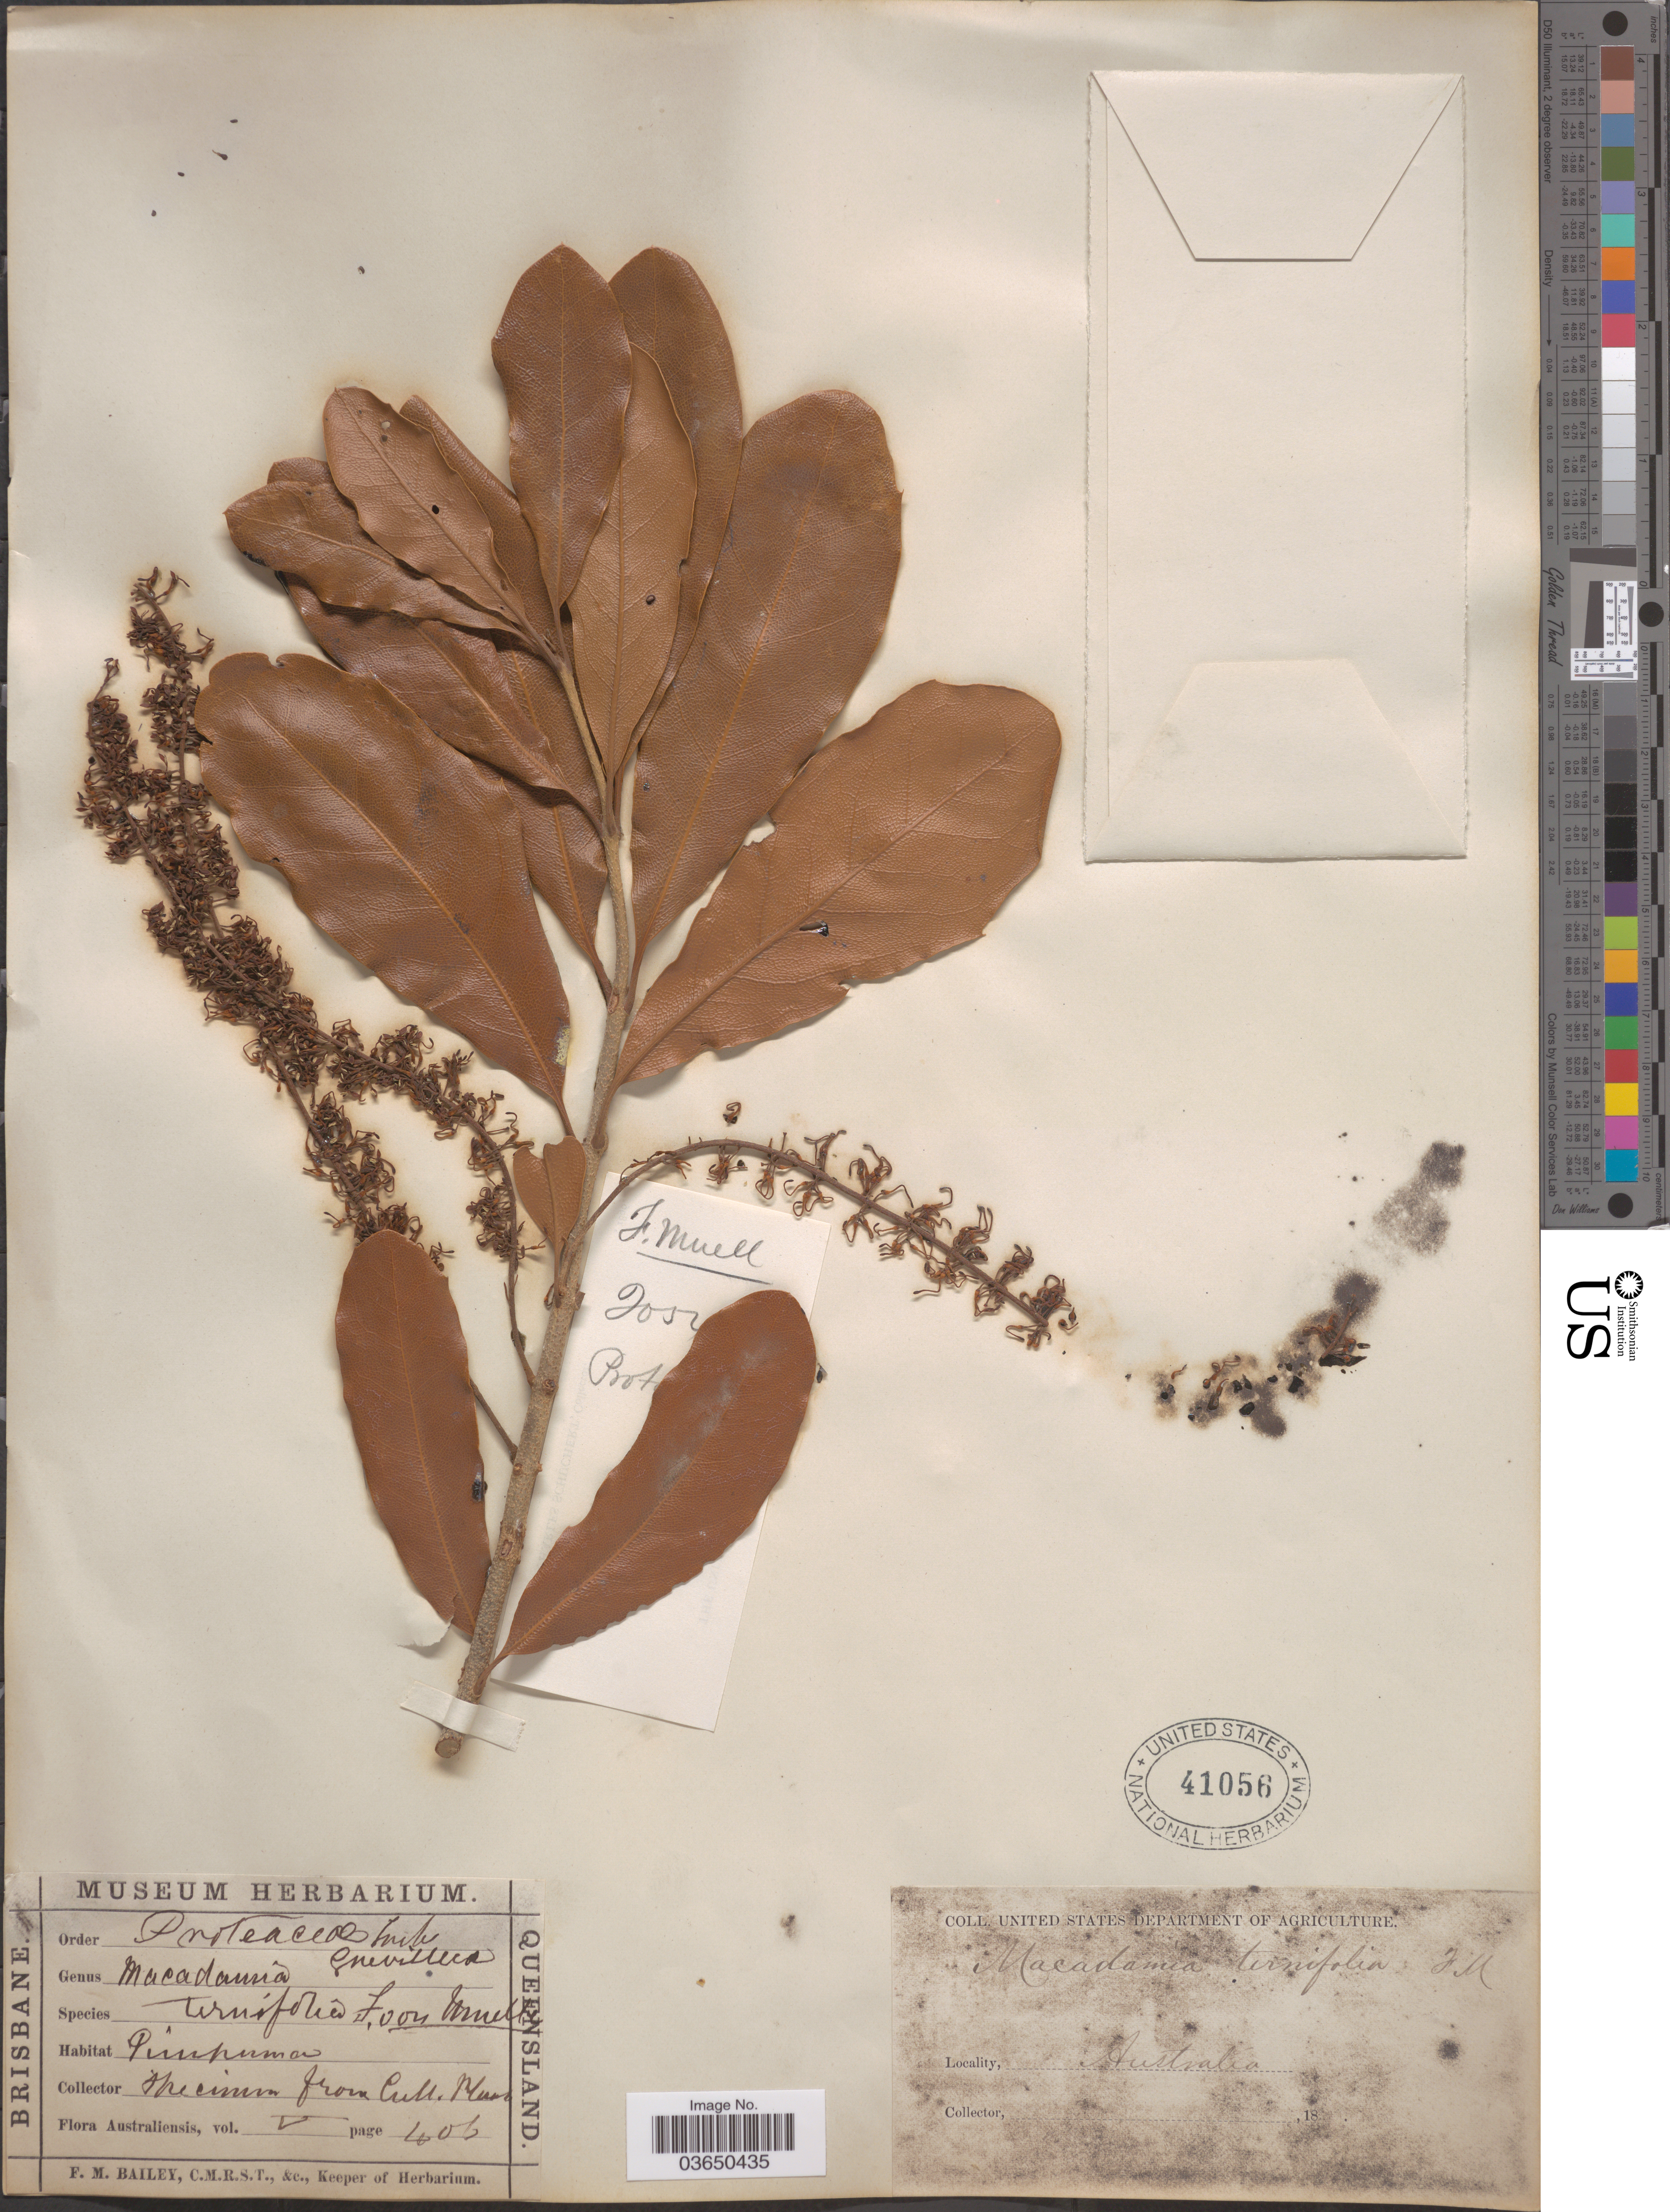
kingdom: Plantae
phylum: Tracheophyta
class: Magnoliopsida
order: Proteales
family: Proteaceae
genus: Macadamia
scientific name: Macadamia ternifolia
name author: F. Muell.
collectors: F. M. Bailey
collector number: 406?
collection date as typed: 18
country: Australia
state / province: Queensland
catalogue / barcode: US 41056